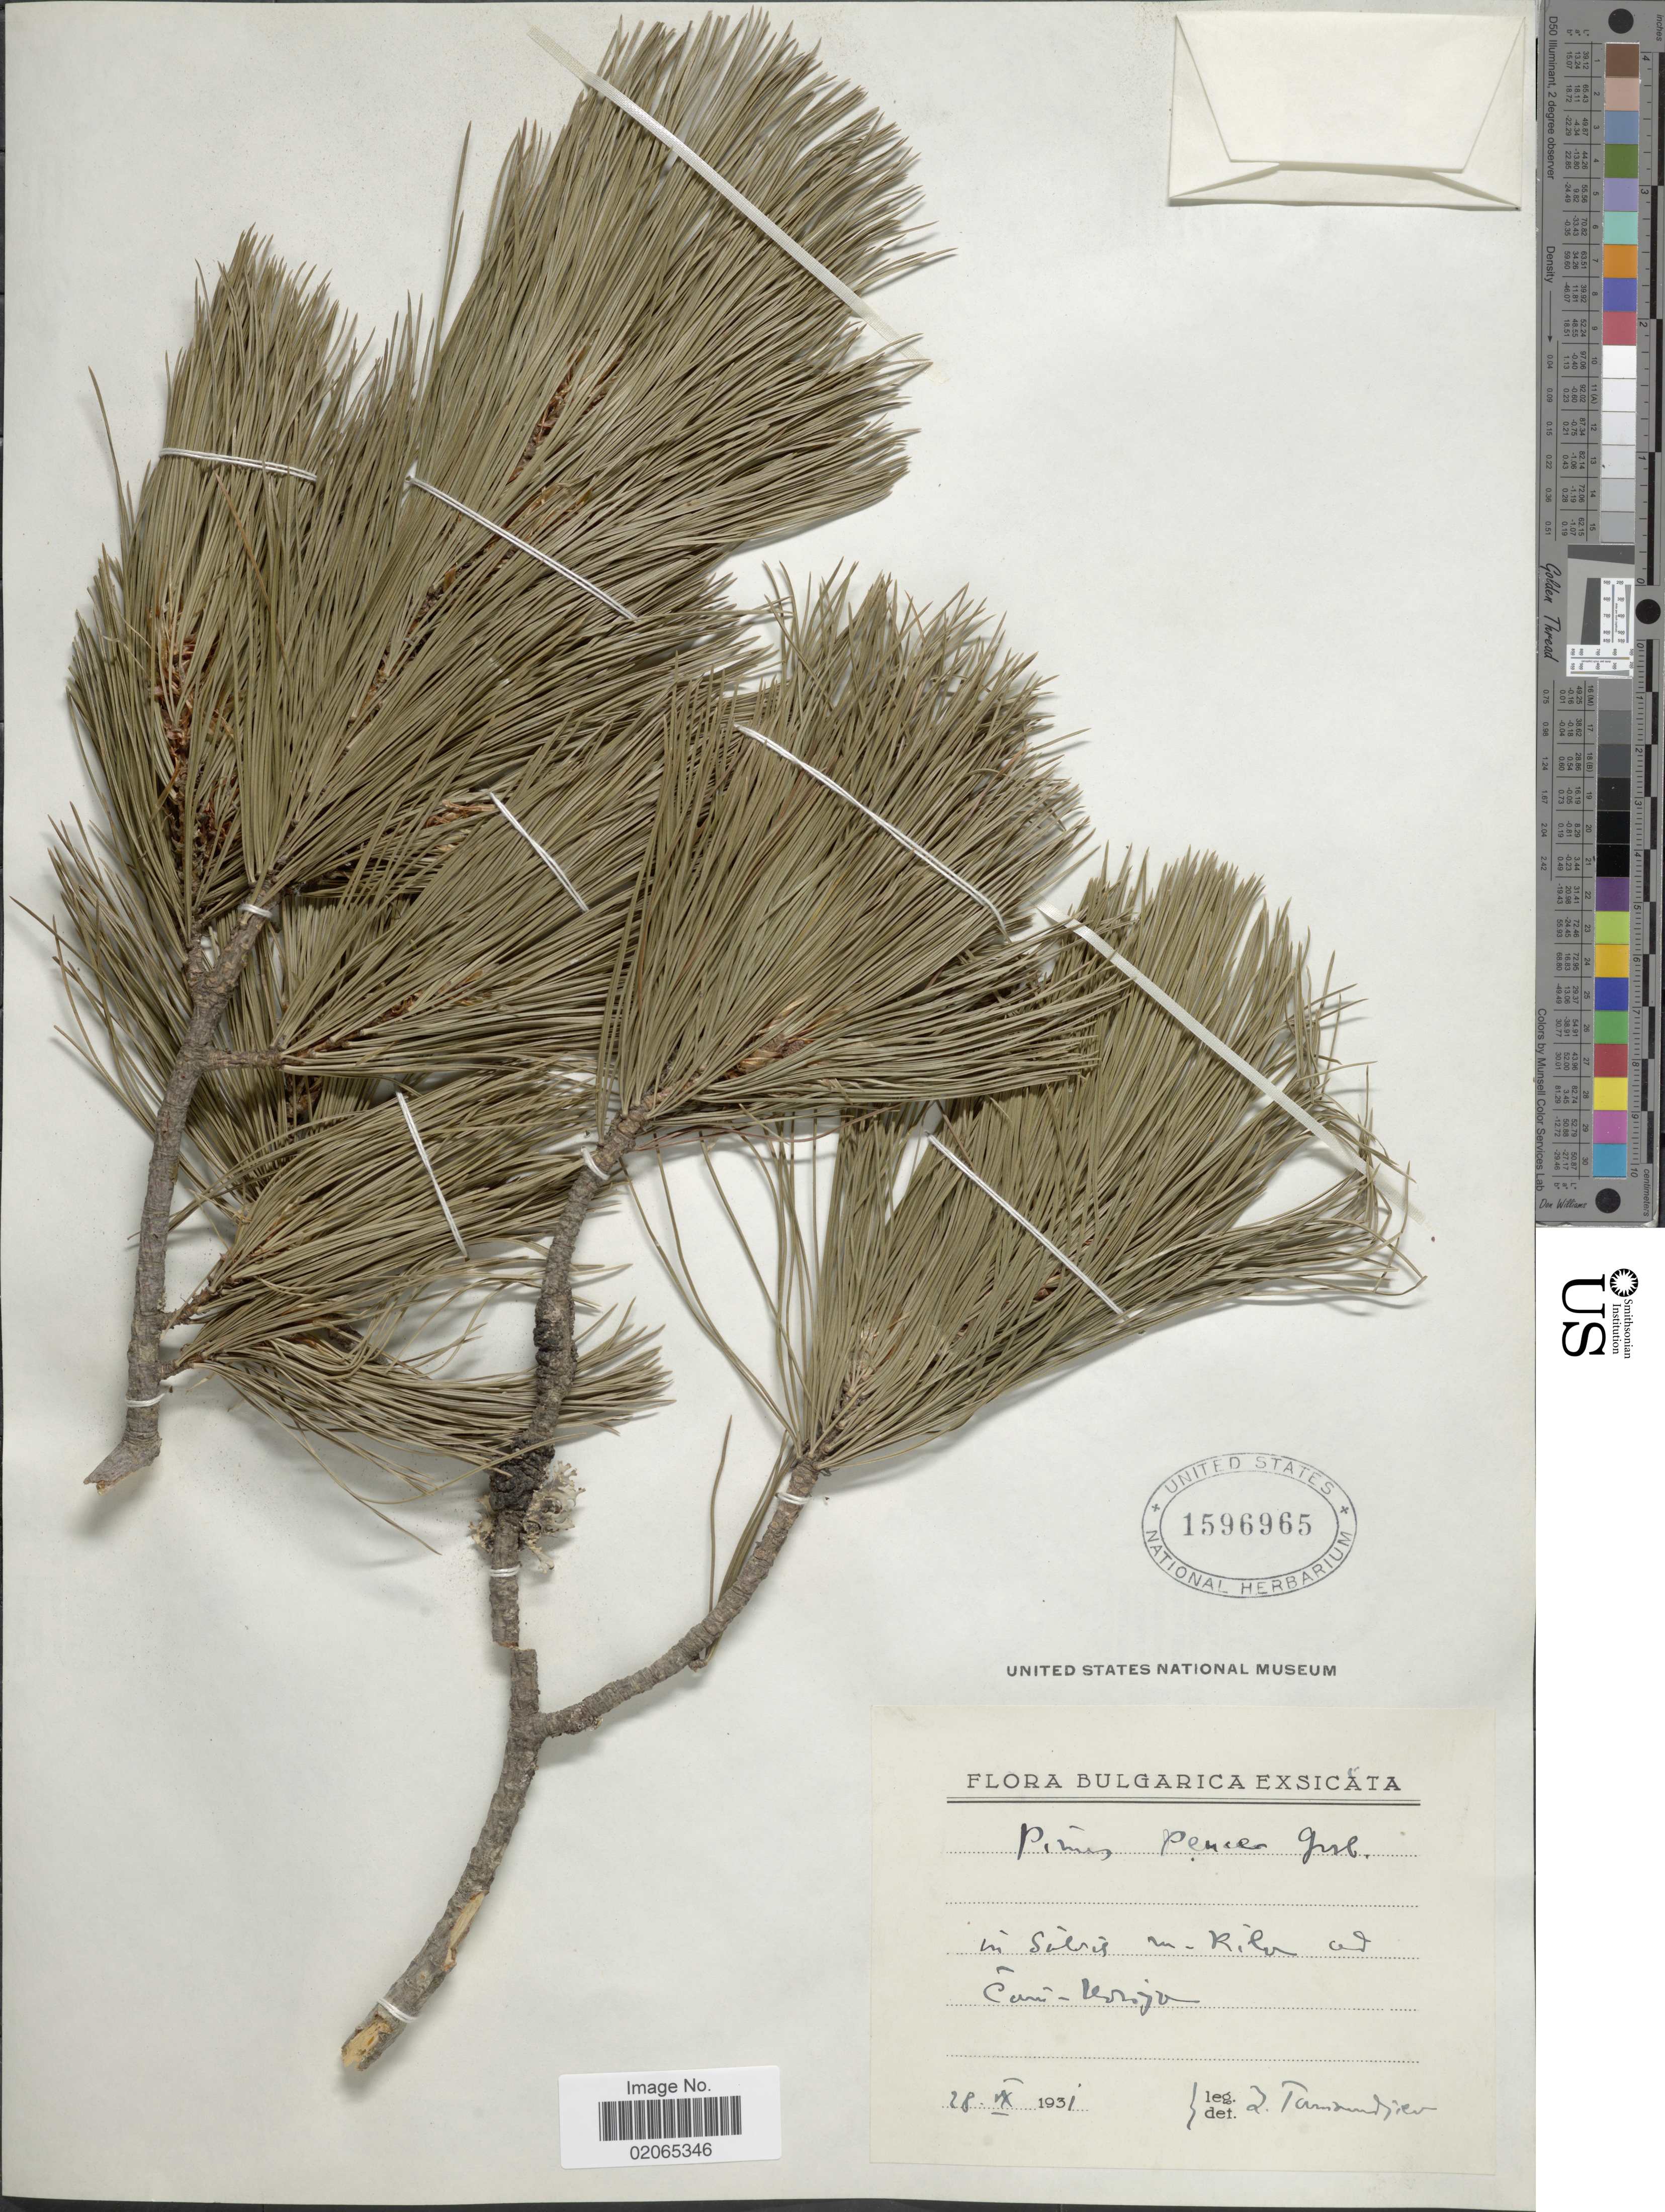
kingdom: Plantae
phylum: Tracheophyta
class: Pinopsida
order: Pinales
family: Pinaceae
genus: Pinus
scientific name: Pinus peuce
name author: Griseb.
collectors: Z. Tammudjiev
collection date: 1931-09-28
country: Bulgaria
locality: In silvis in Rila ad Coni-Noboja. [interpreted]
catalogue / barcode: US 1596965